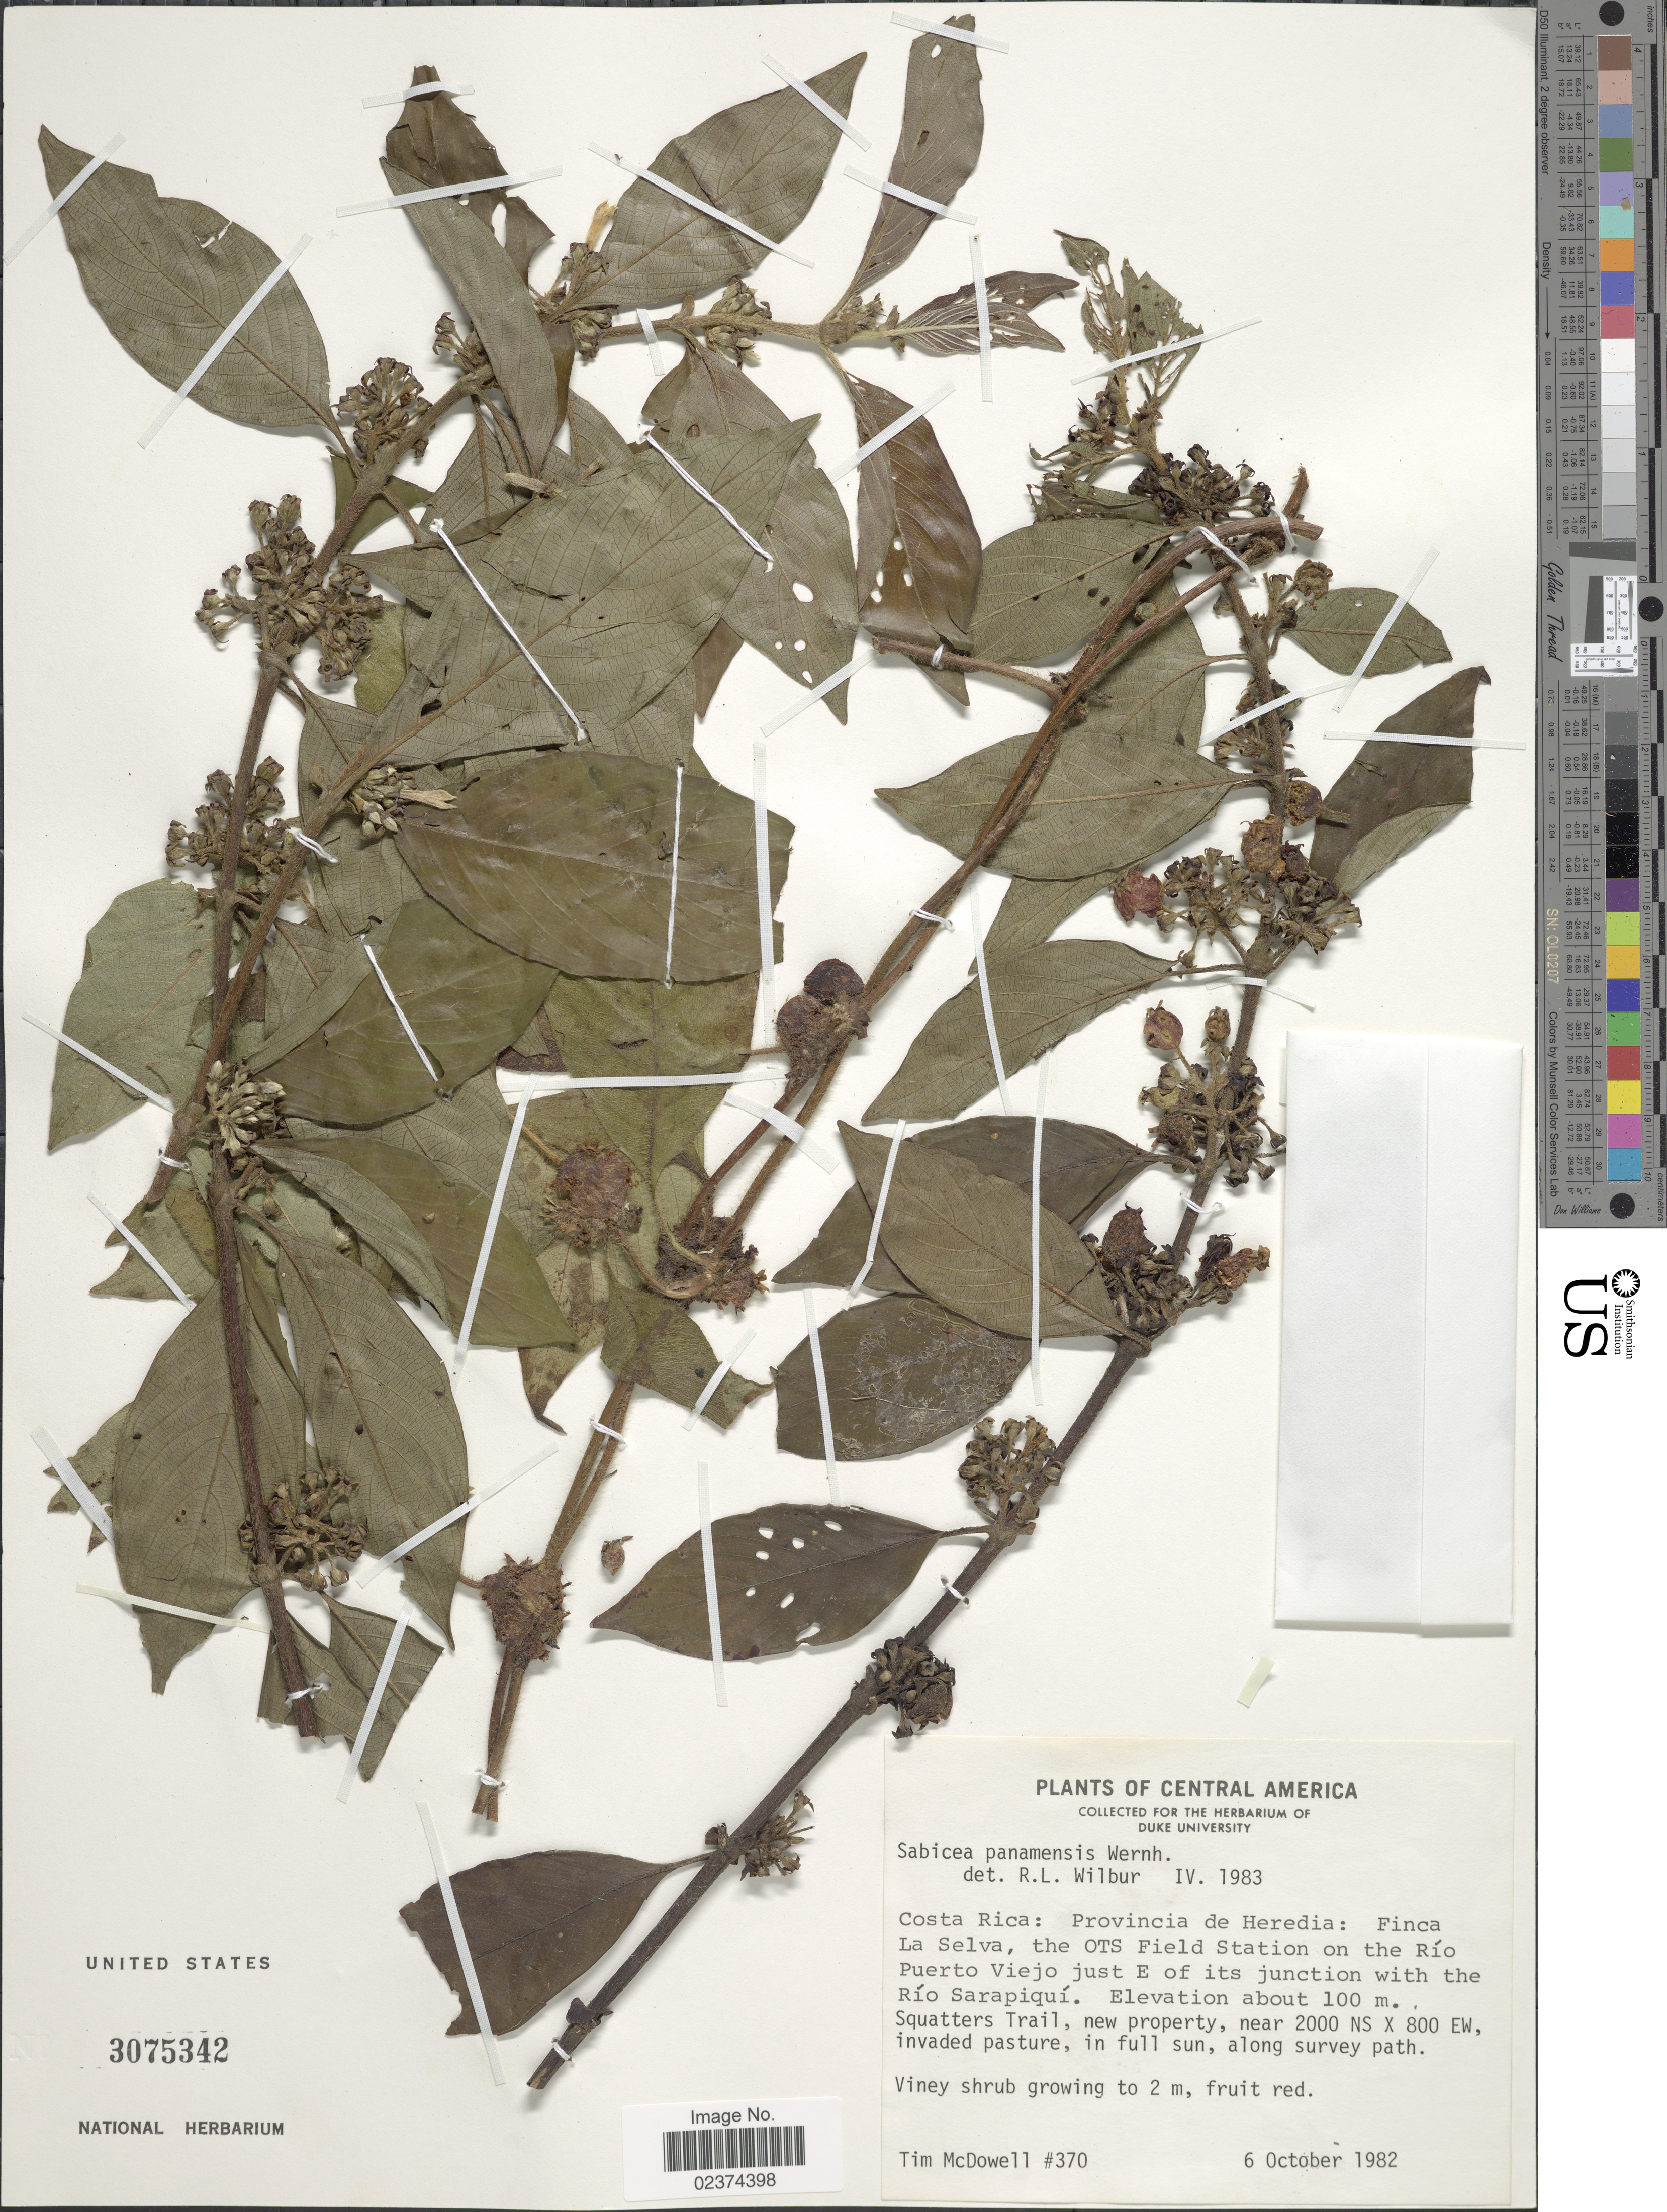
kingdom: Plantae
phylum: Tracheophyta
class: Magnoliopsida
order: Gentianales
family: Rubiaceae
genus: Sabicea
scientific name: Sabicea panamensis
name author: Wernham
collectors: T. McDowell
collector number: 370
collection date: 1982-10-06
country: Costa Rica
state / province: Heredia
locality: Finca La Selva, the OTS Field Station on the Río Puerto Viejo just E of its junction with the Río Sarapiquí. Squatters Trail, new property, near 2000 NS [Foreign script] 800 EW, invaded pasture, in full sun, along survey path.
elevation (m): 100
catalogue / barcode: US 3075342